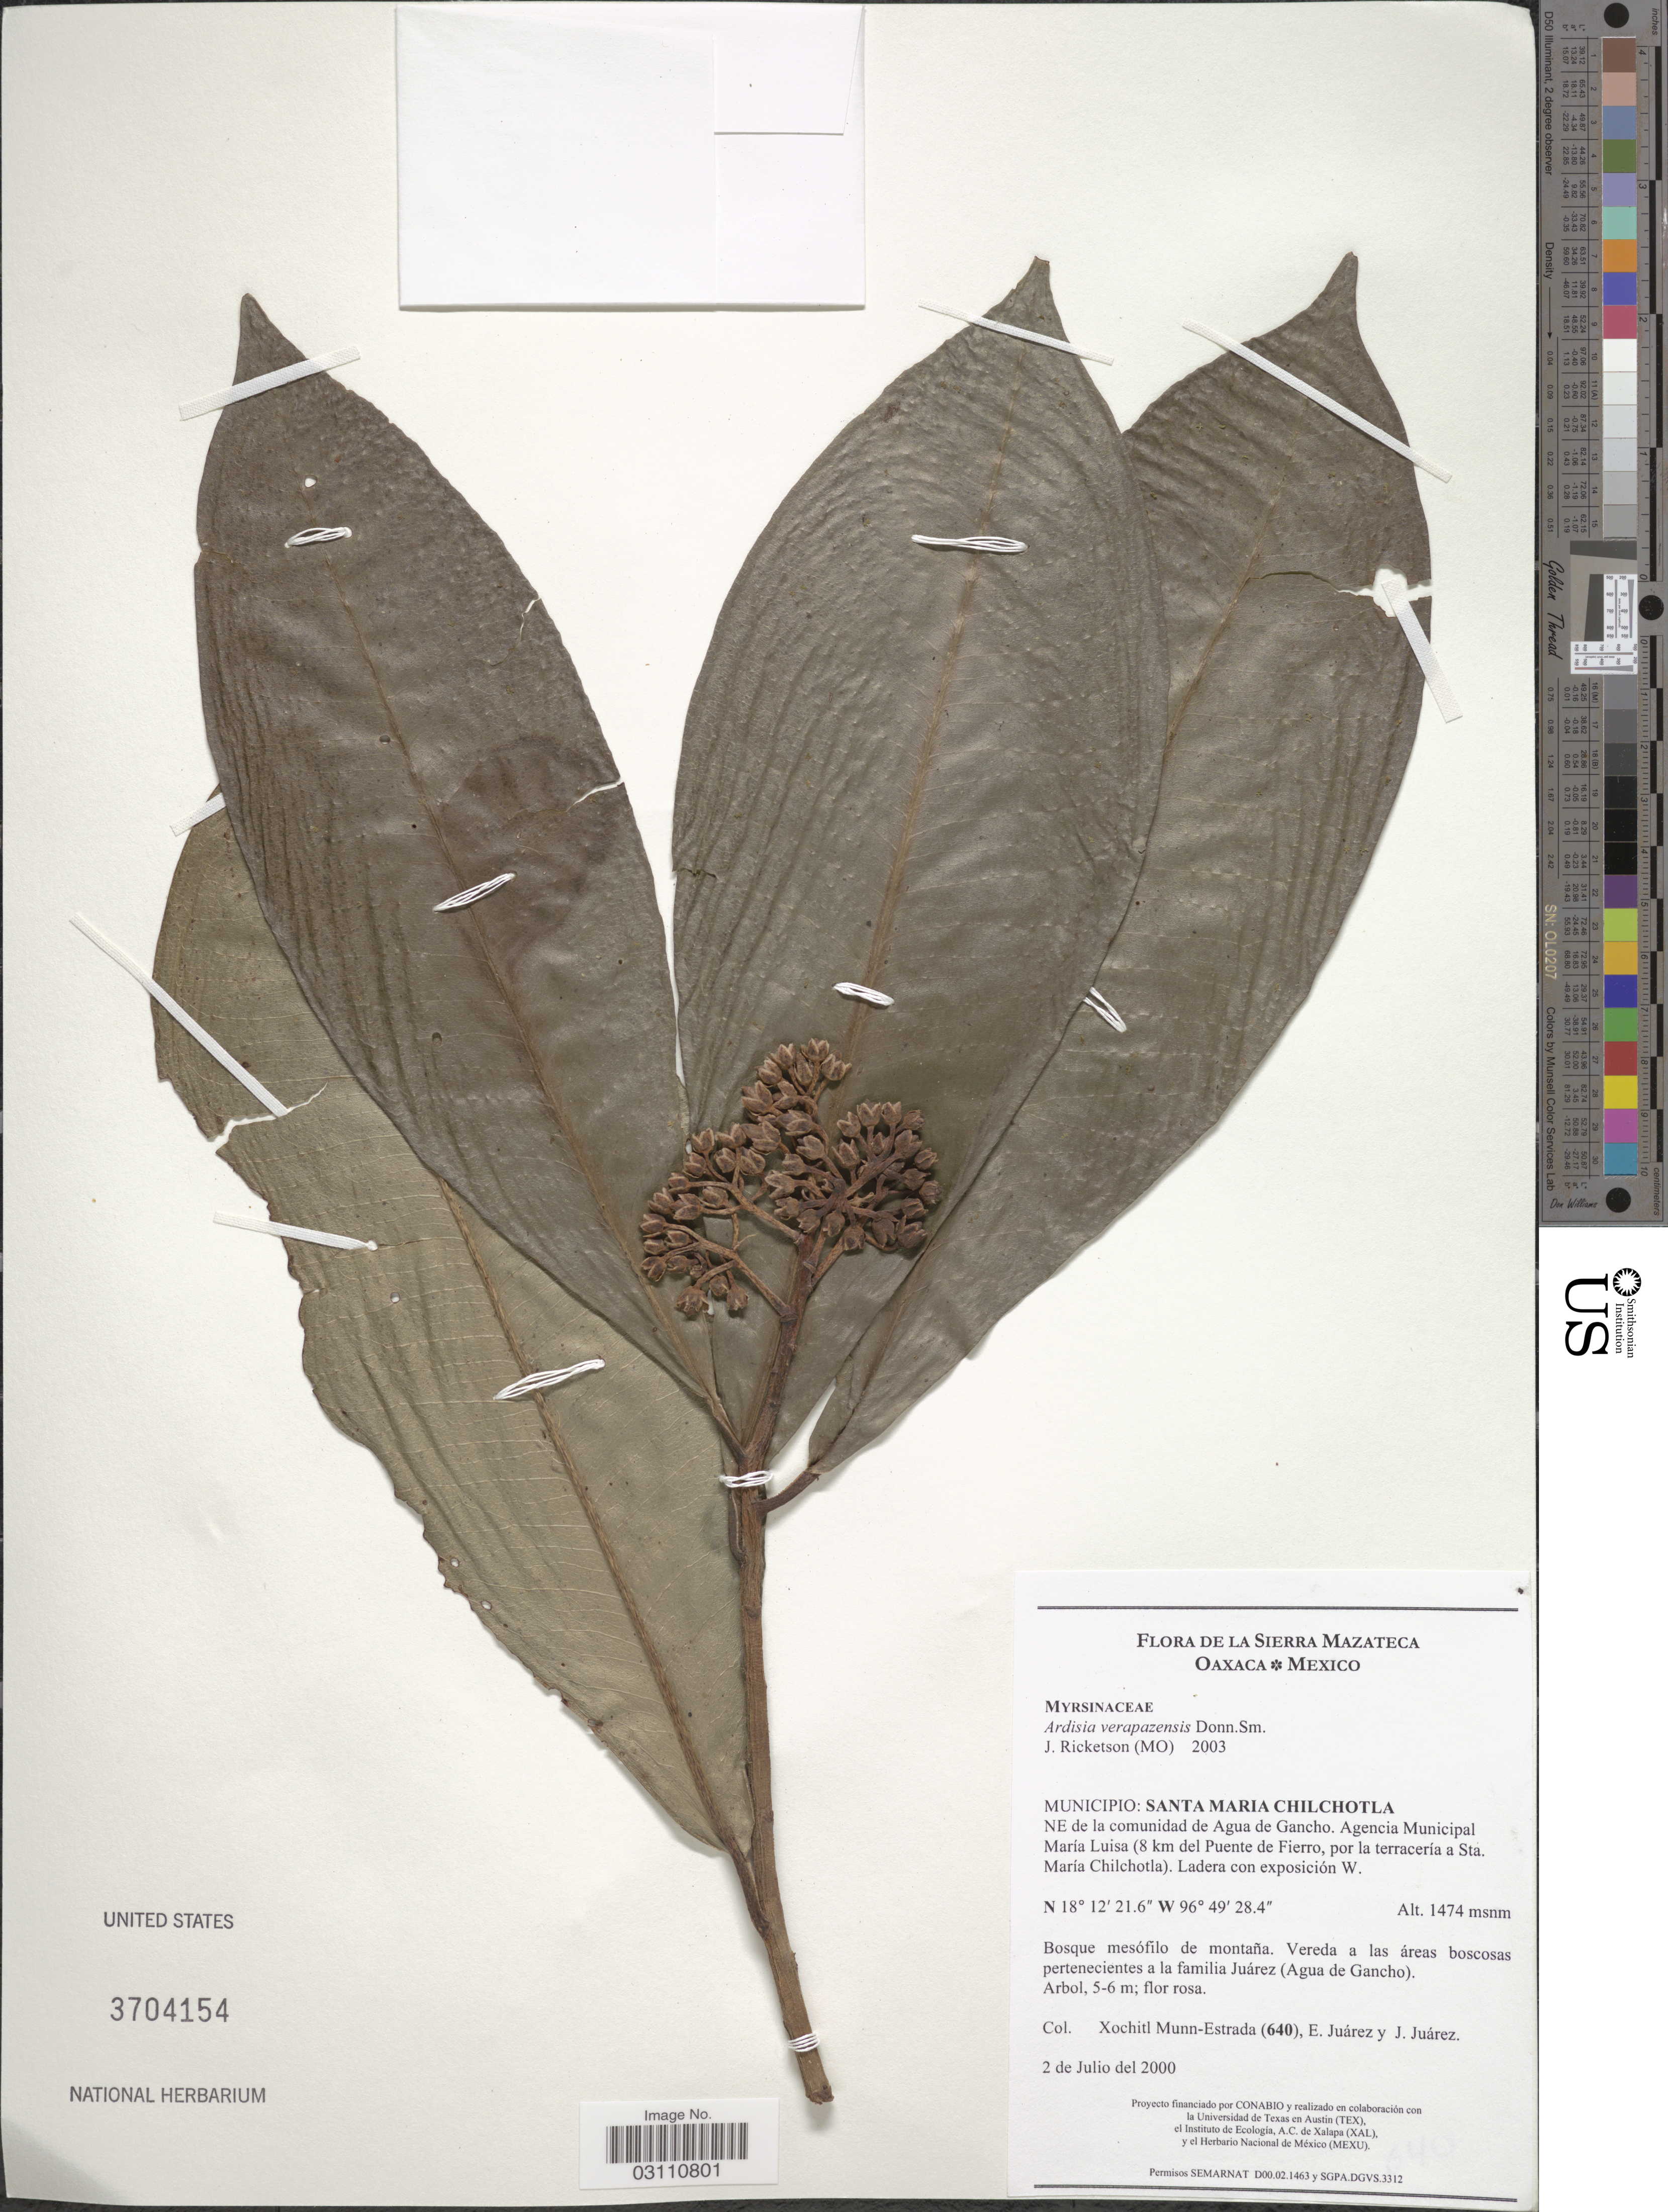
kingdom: Plantae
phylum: Tracheophyta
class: Magnoliopsida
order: Ericales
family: Primulaceae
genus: Ardisia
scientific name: Ardisia verapazensis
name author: Donn. Sm.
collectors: X. Munn-Estrada, E. Juarez & J. Juarez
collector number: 640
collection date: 2000-07-02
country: Mexico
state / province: Oaxaca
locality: Sierra Mazateca. Municipio: Santa Maria Chilchotla. NE de la comunidad de Agua de Gancho. Agencia Municipal María Luisa (8 km del Puente de Fierro, por la terracería a Sta. María Chilchotla). Ladera con exposición W.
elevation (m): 1474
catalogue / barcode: US 3704154